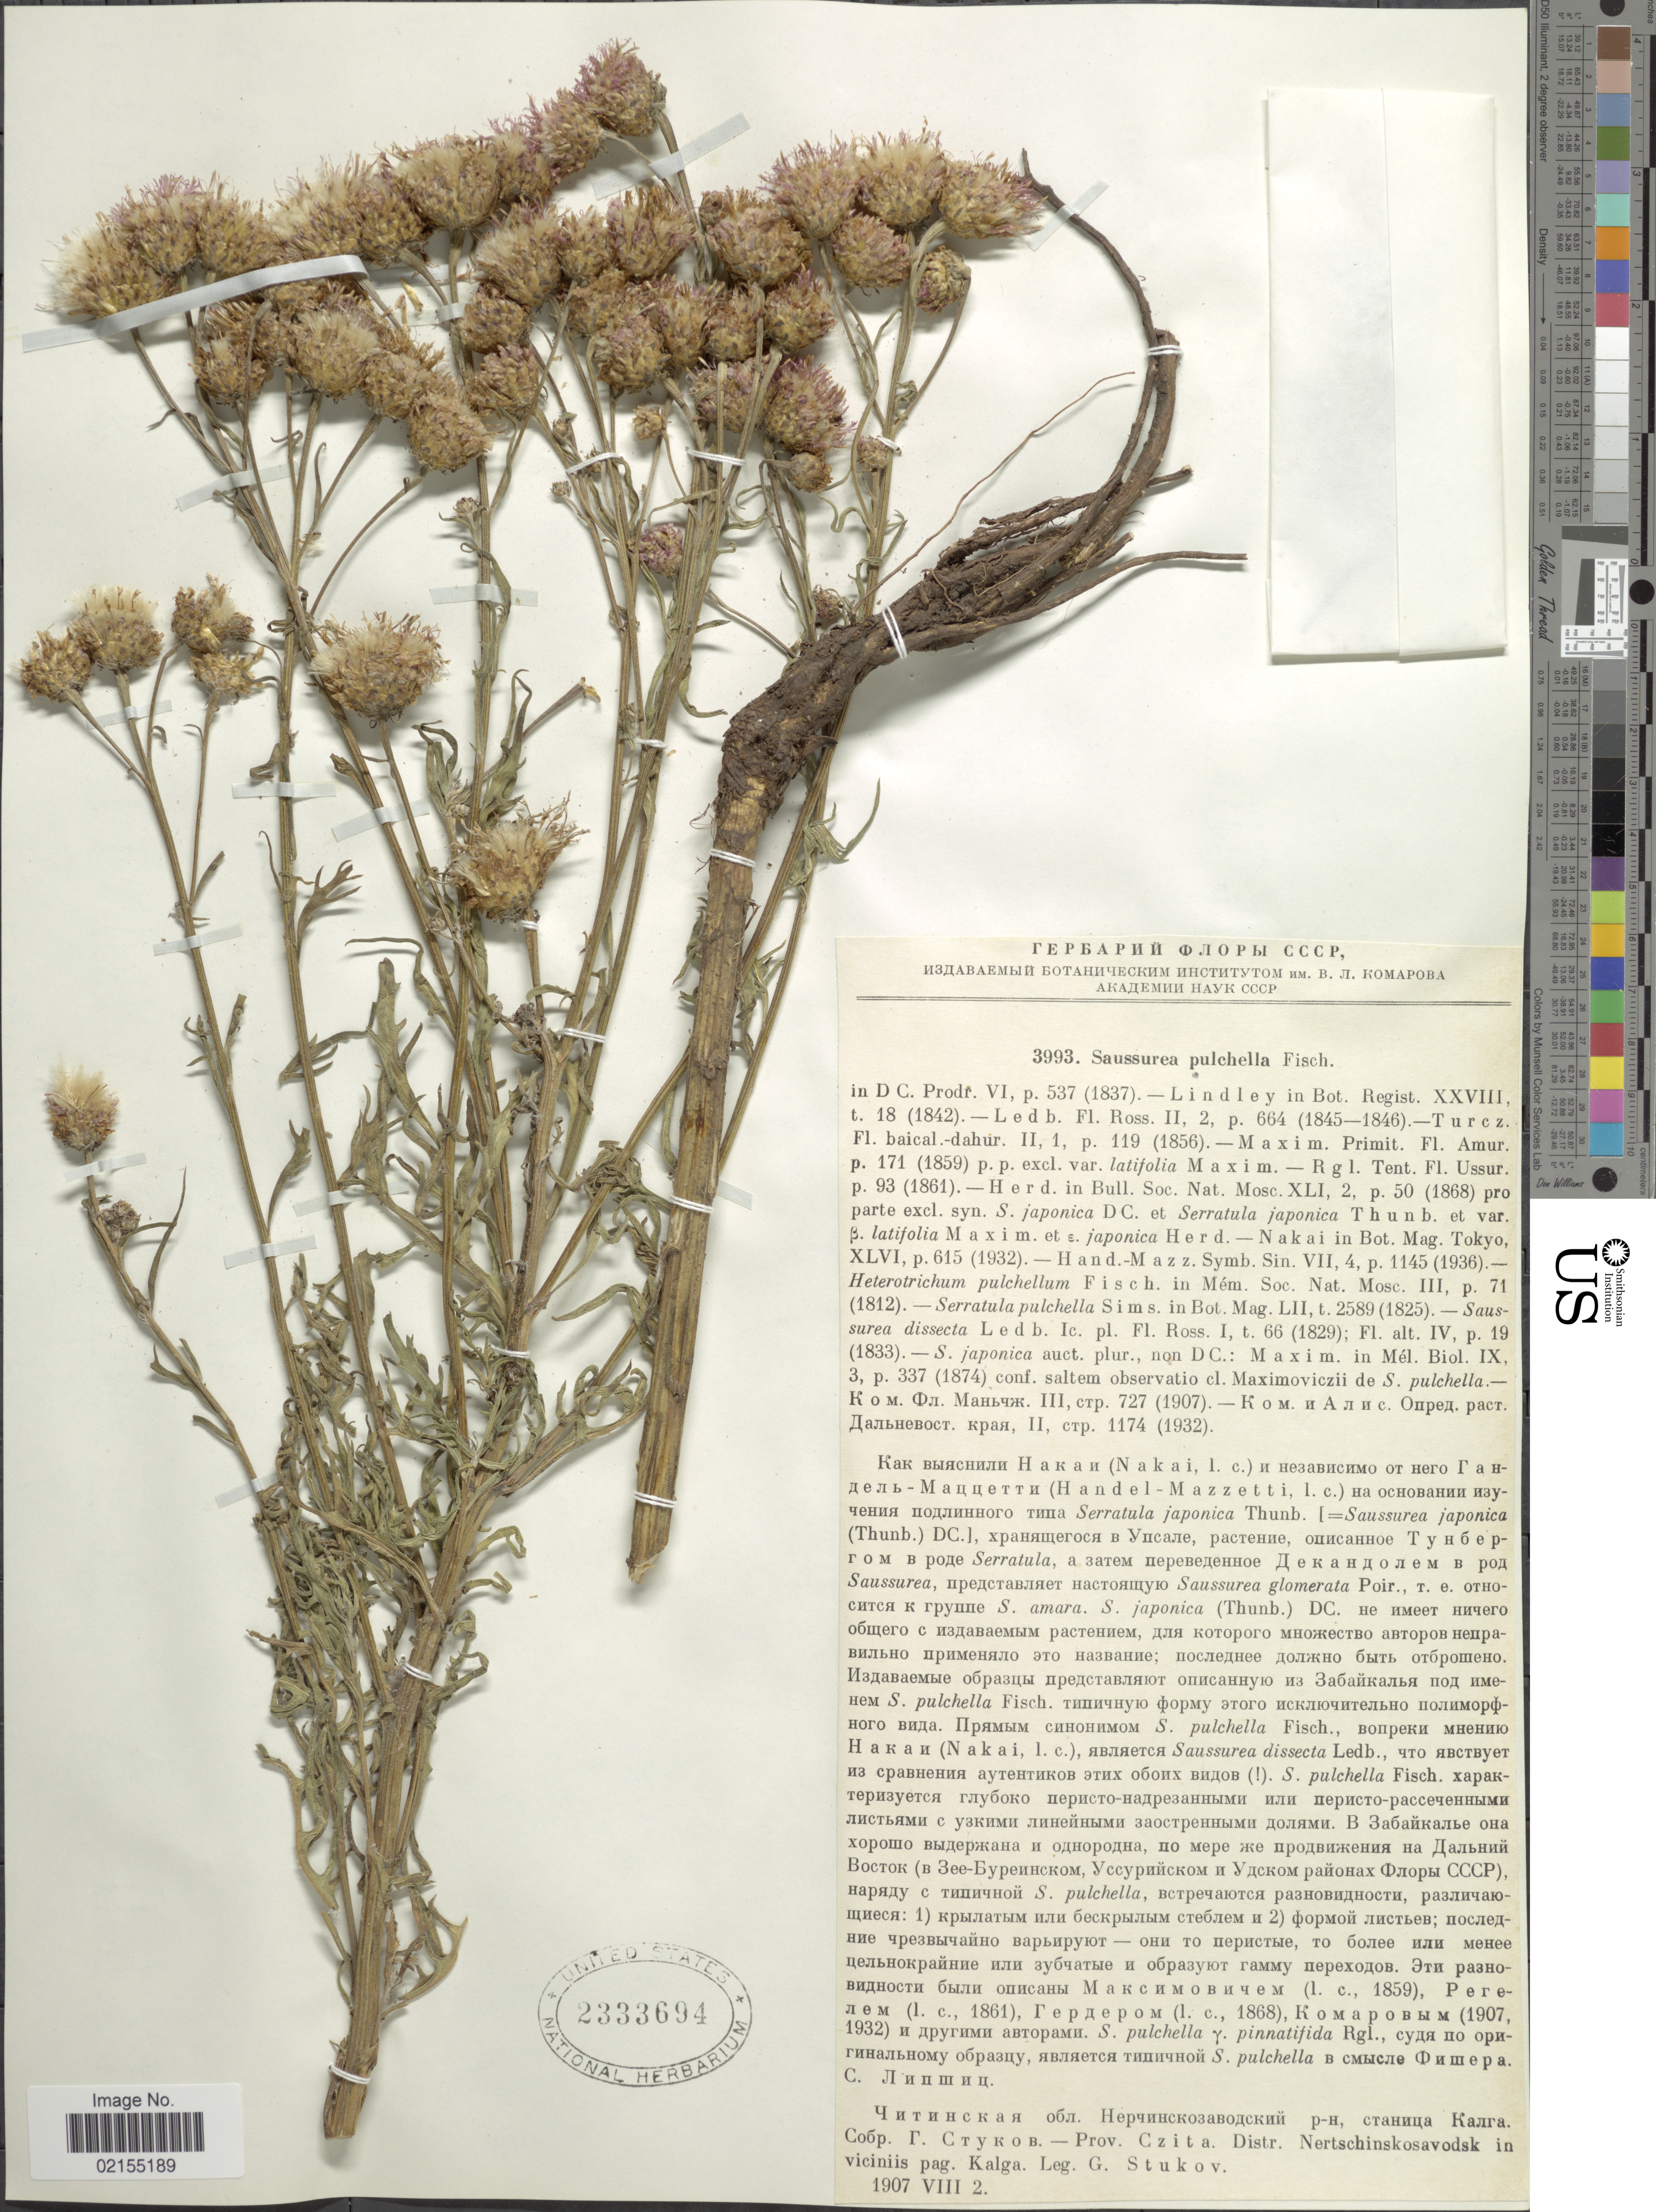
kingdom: Plantae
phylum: Tracheophyta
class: Magnoliopsida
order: Asterales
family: Asteraceae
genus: Saussurea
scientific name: Saussurea pulchella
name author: (Fisch.) Fisch.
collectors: G. Stukov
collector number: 3993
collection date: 1907-08-02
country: Russian Federation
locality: Prov. Czita, Distr. Nertschinkskosavodsk in viciniis pag. Kalga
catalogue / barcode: US 2333694